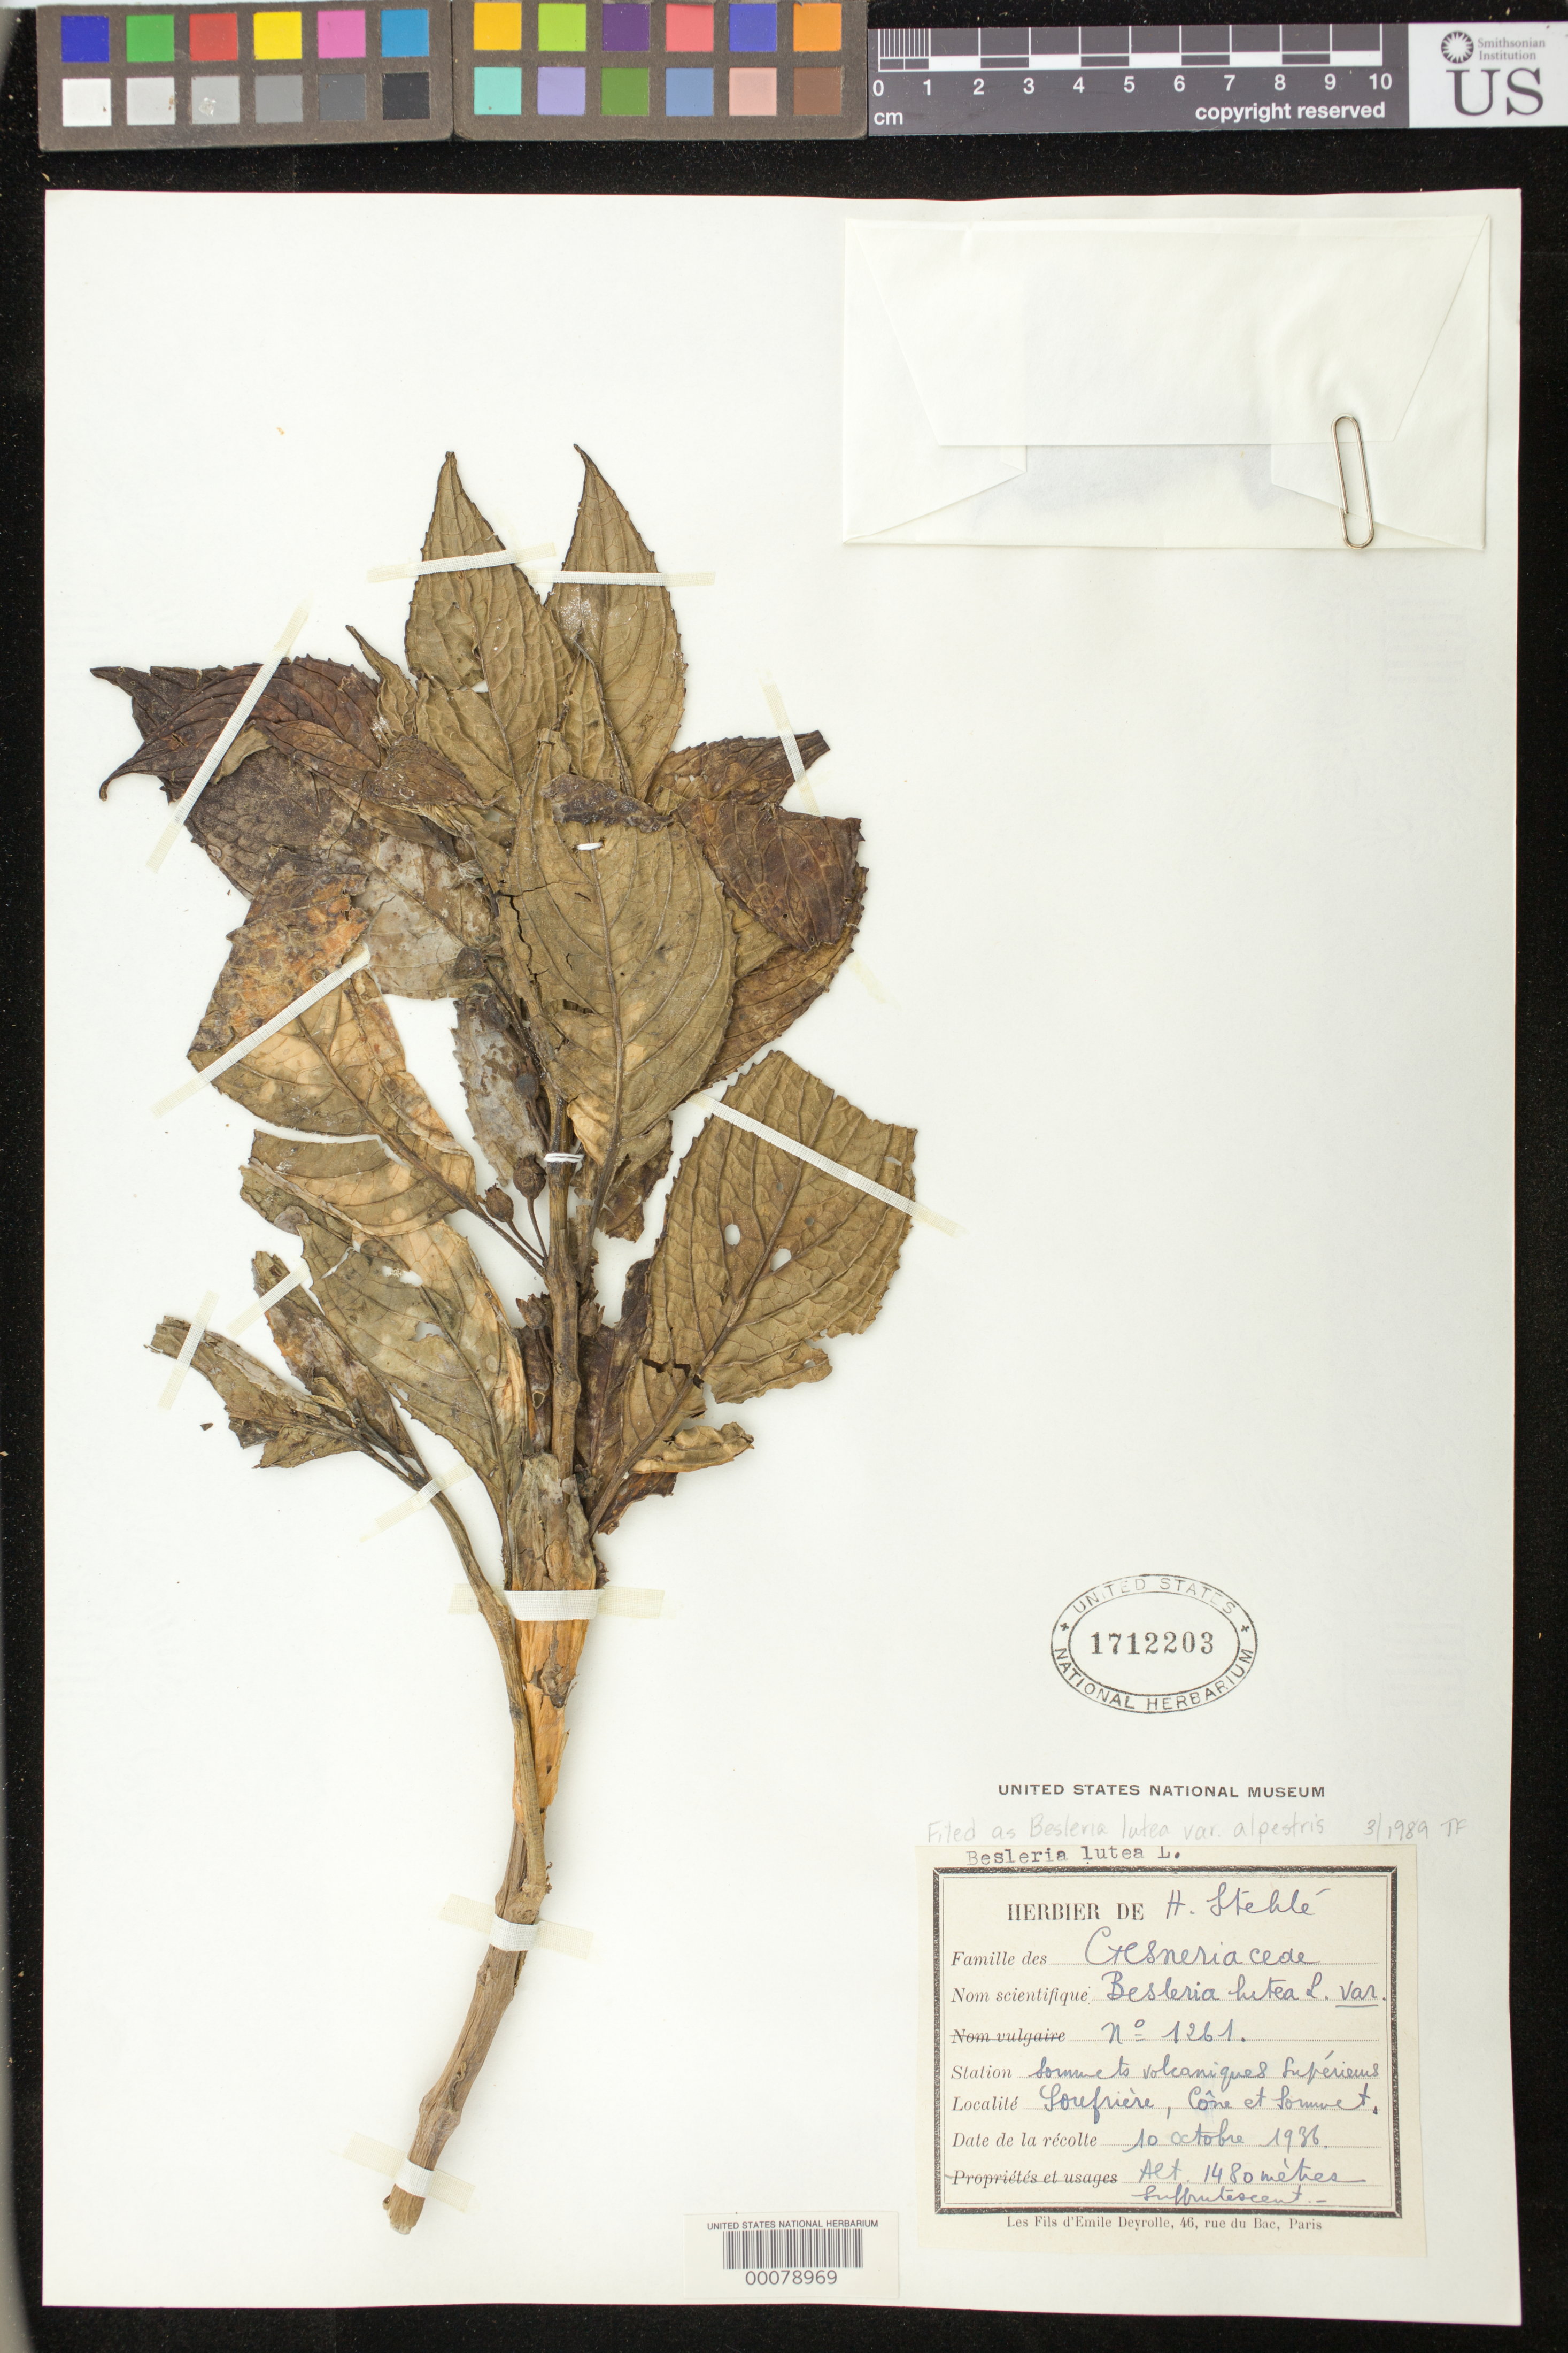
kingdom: Plantae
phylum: Tracheophyta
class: Magnoliopsida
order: Lamiales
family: Gesneriaceae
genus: Besleria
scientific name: Besleria lutea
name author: L.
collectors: H. Stehlé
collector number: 1261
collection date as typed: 10 Oct 1936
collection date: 1936-10-10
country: Guadeloupe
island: Basse Terre [Guadeloupe]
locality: Soufriere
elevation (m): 1480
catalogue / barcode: US 1712203